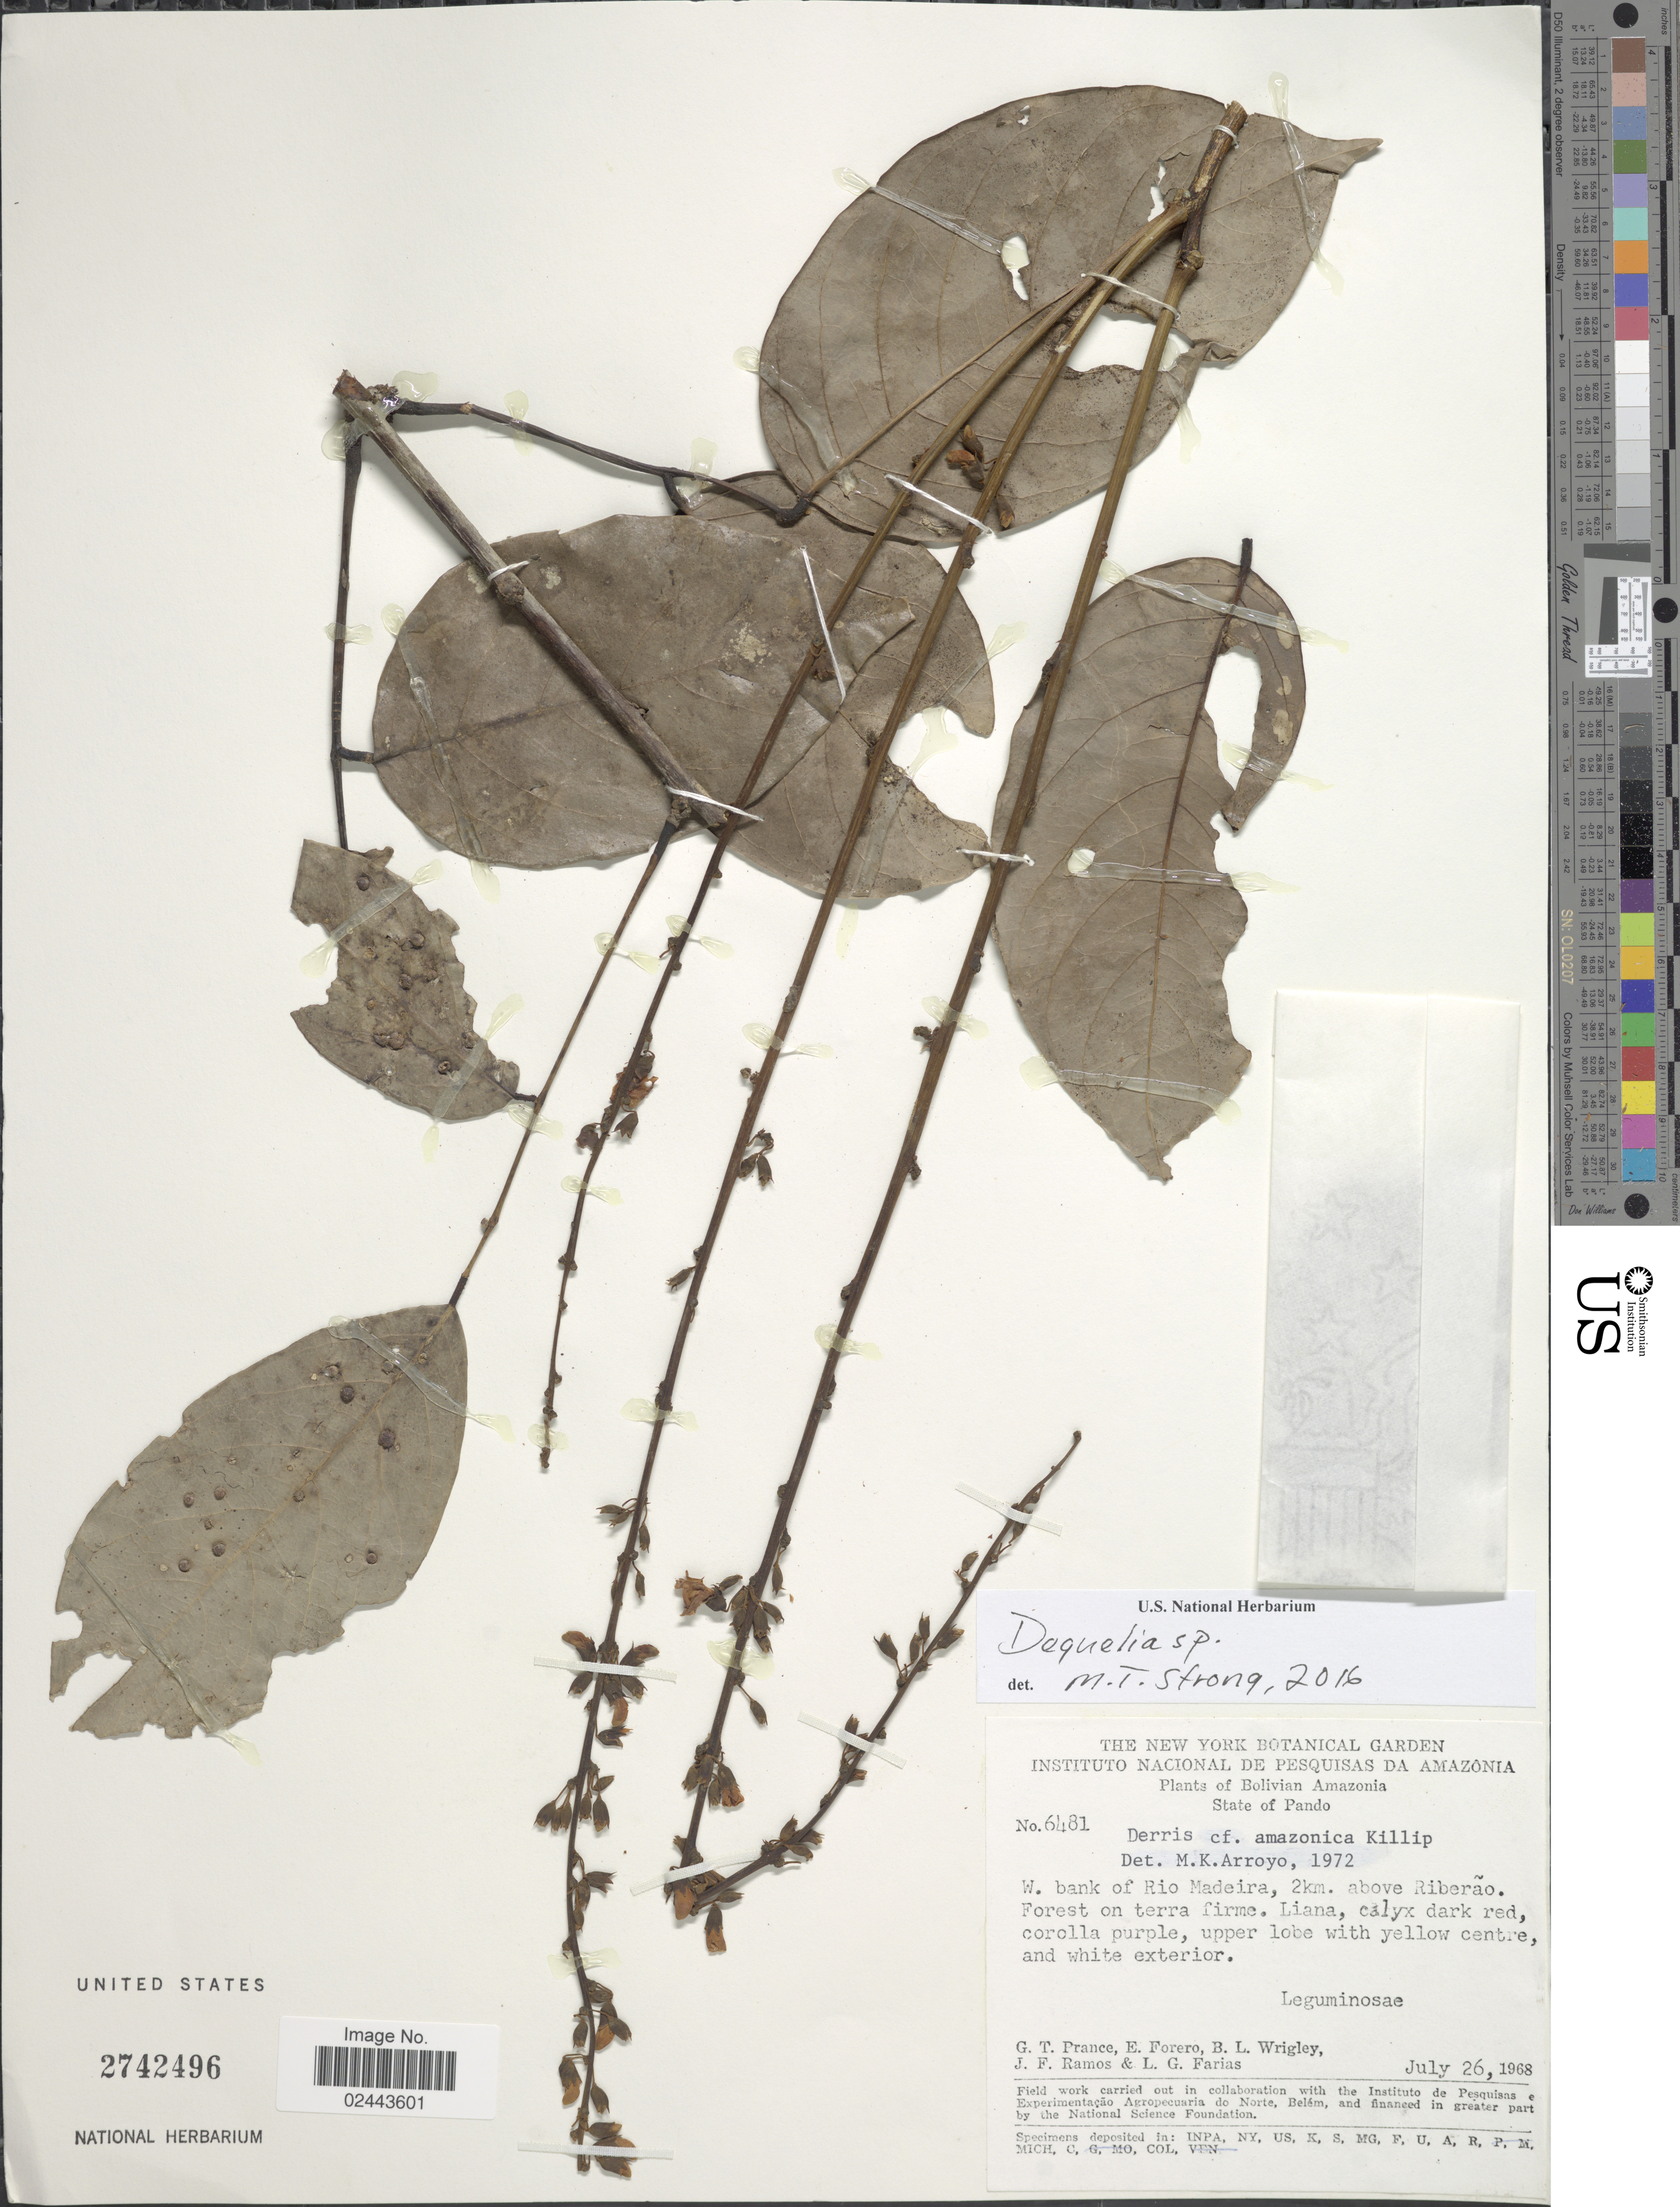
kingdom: Plantae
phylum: Tracheophyta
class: Magnoliopsida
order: Fabales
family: Fabaceae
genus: Deguelia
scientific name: Deguelia sp.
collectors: G. T. Prance, E. Forero, B. L. Wrigley, J. F. Ramos & L. G. Farias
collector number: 6481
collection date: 1968-07-26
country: Bolivia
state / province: Pando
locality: Bolivan Amazonia, W. bank of Rio Madeira, 2 km. above Riberao, forest on terra firme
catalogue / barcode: US 2742496